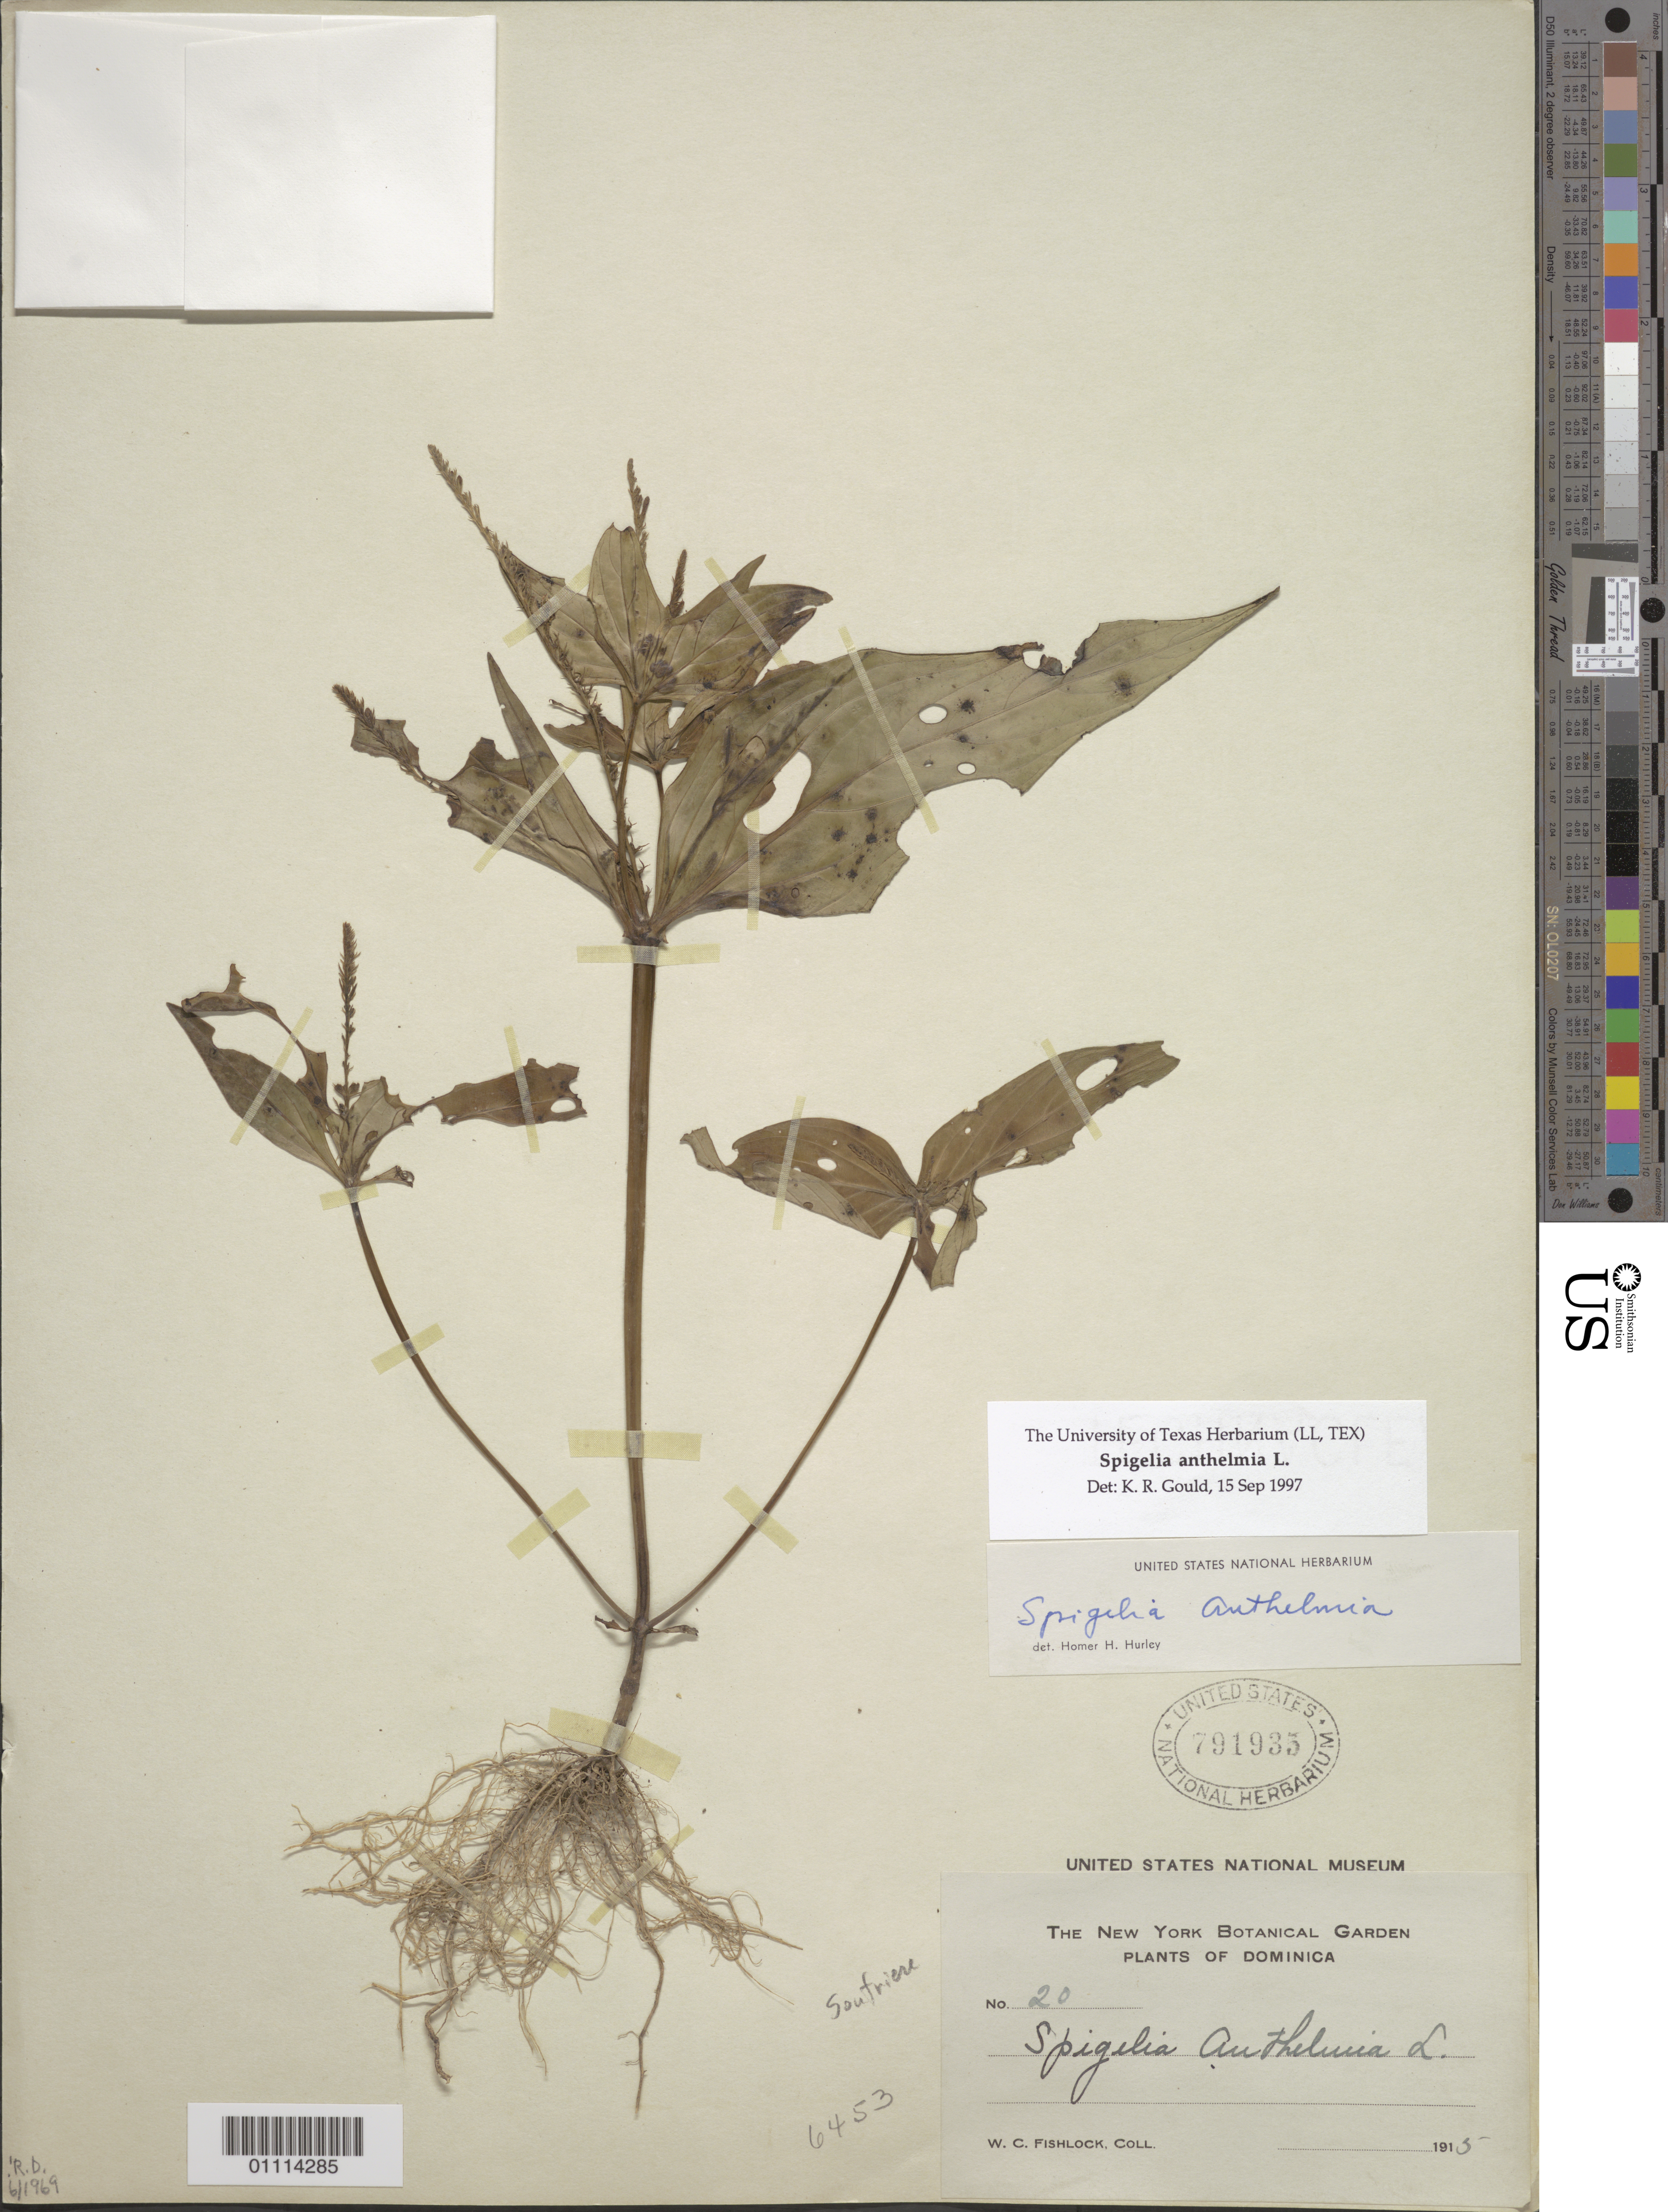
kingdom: Plantae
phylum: Tracheophyta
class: Magnoliopsida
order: Gentianales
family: Loganiaceae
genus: Spigelia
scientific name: Spigelia anthelmia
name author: L.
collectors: W. Fishlock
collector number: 20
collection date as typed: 1915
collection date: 1915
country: Dominica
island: Dominica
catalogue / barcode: US 791935